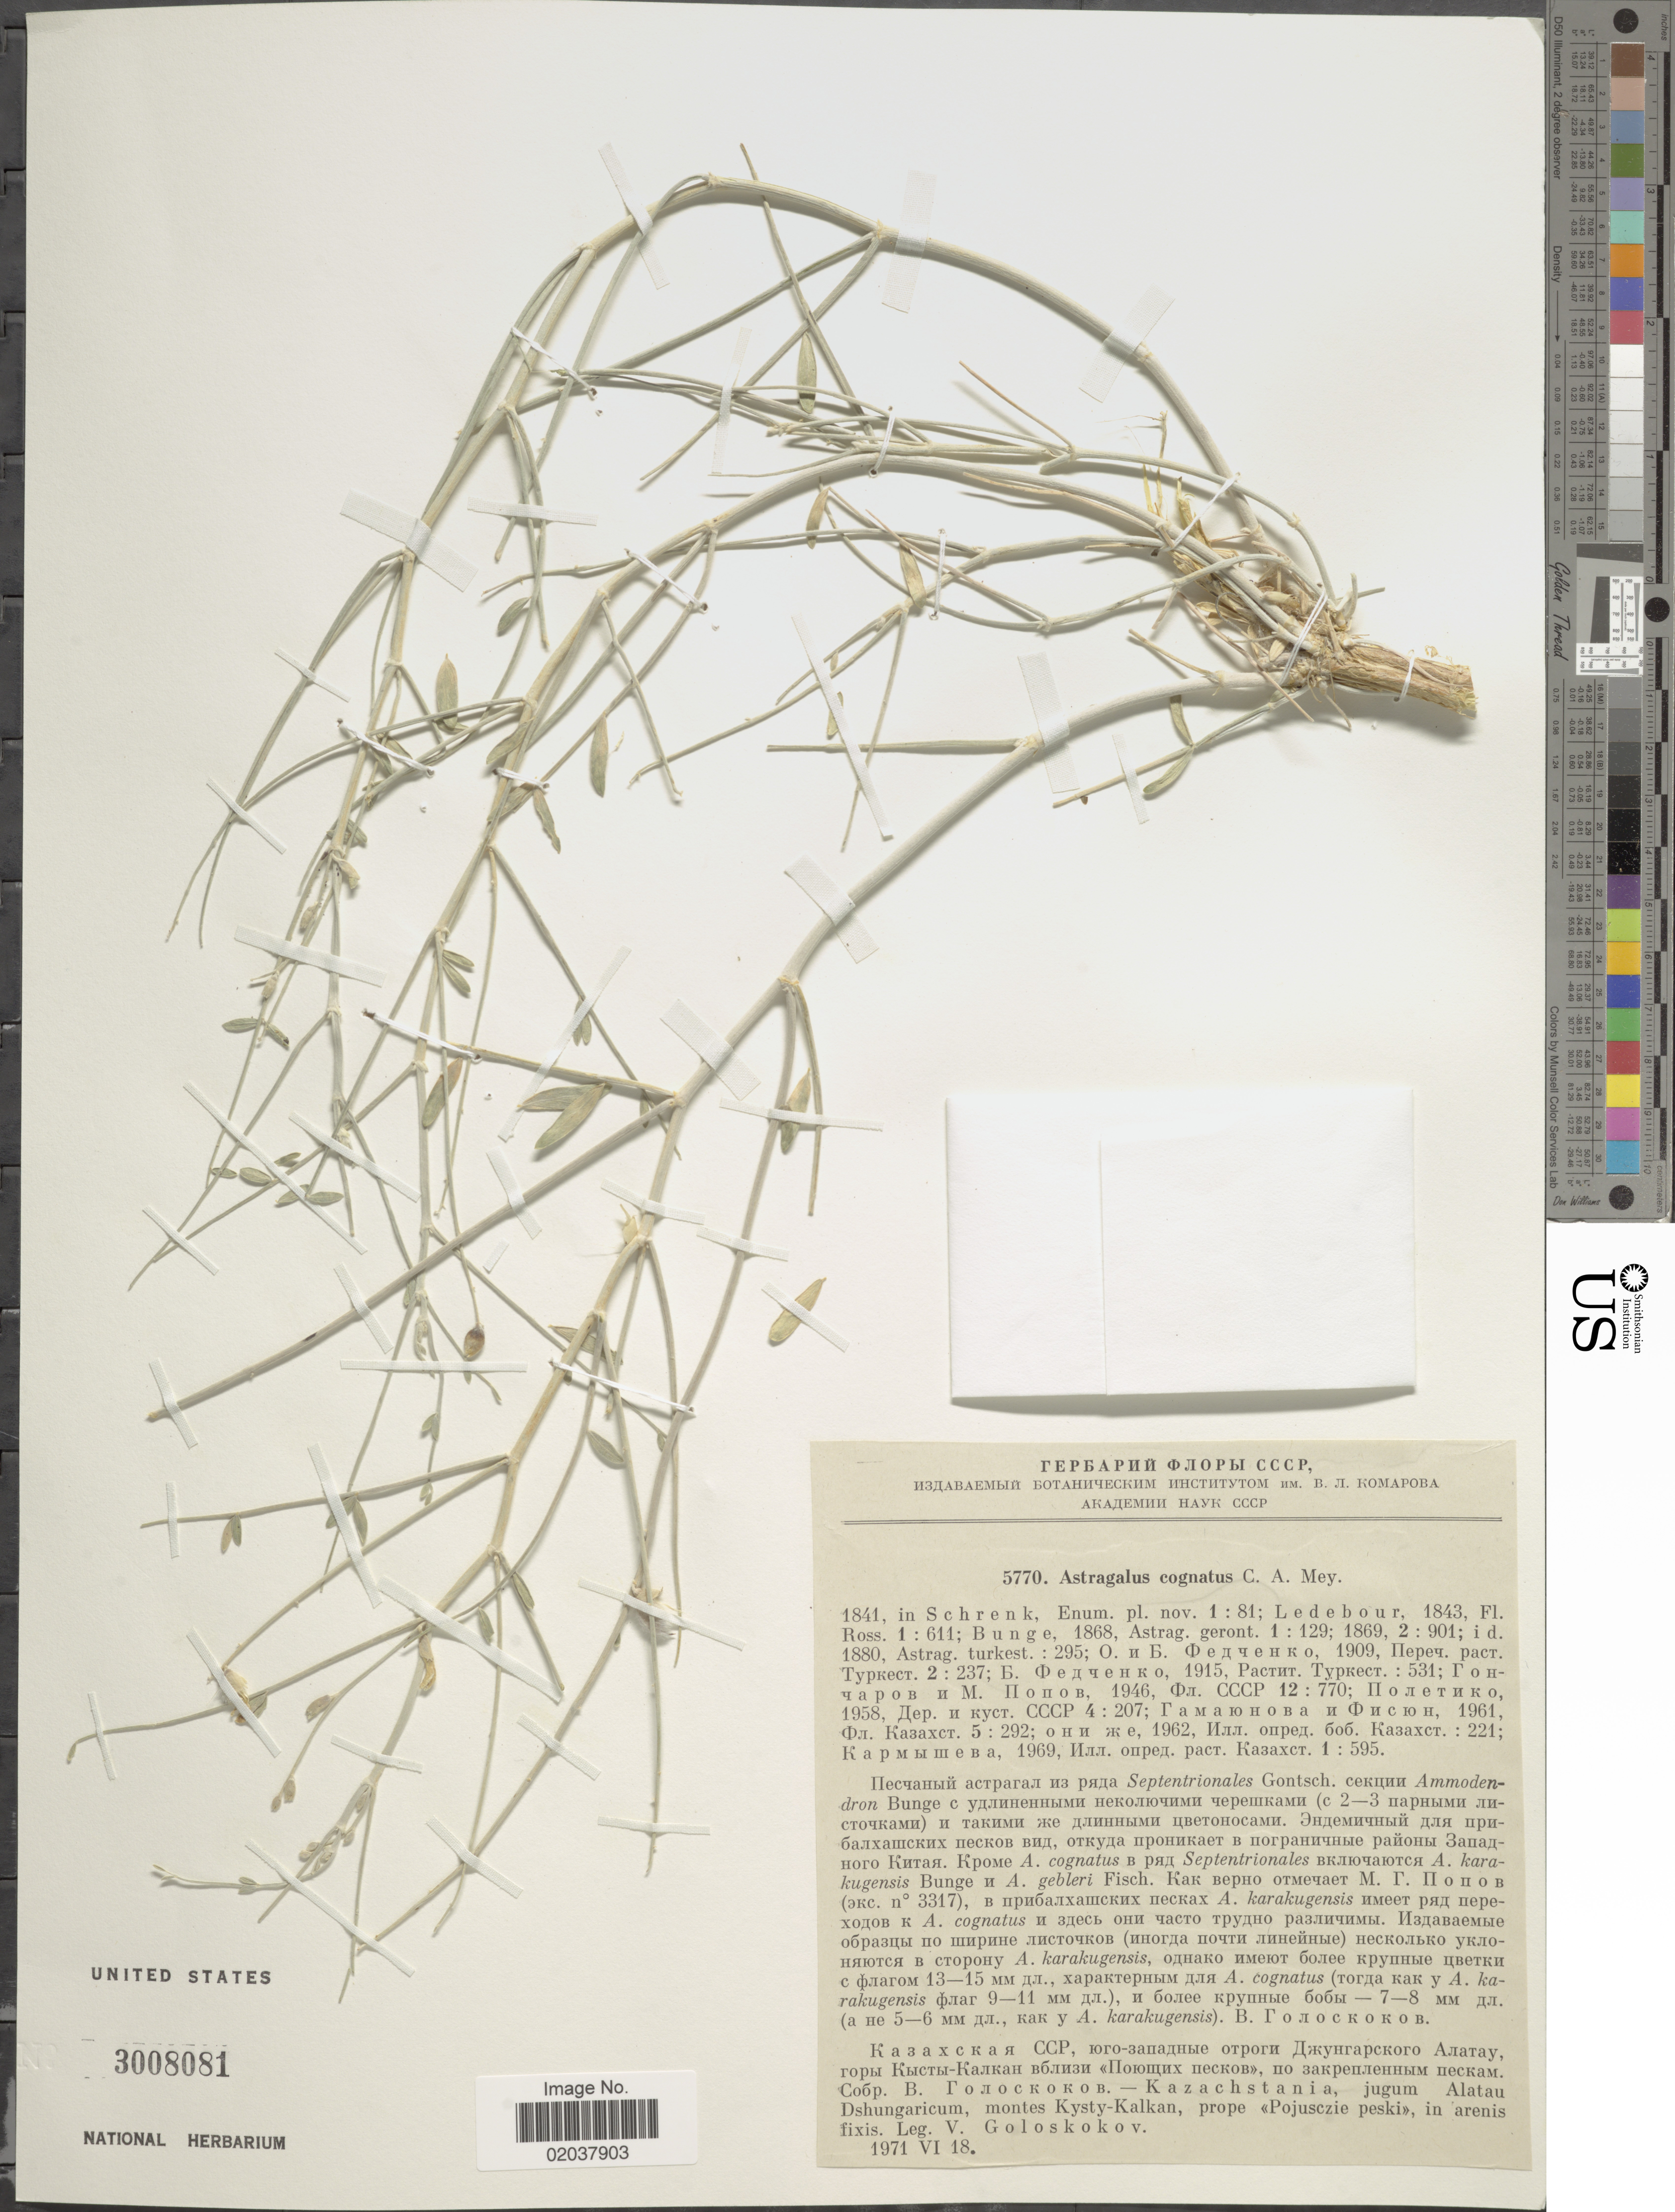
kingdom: Plantae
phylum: Tracheophyta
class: Magnoliopsida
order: Fabales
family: Fabaceae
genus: Astragalus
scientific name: Astragalus cognatus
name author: Schrenk ex Fisch. & C.A. Mey.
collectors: V. P. Goloskokov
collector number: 5770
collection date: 1971-06-18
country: Kazakhstan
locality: Kazachstania, jugum Alatau Dshungaricum, montes Kysty-Kalkan, prope <<Pjusczie peski>>, in arenis fixis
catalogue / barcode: US 3008081